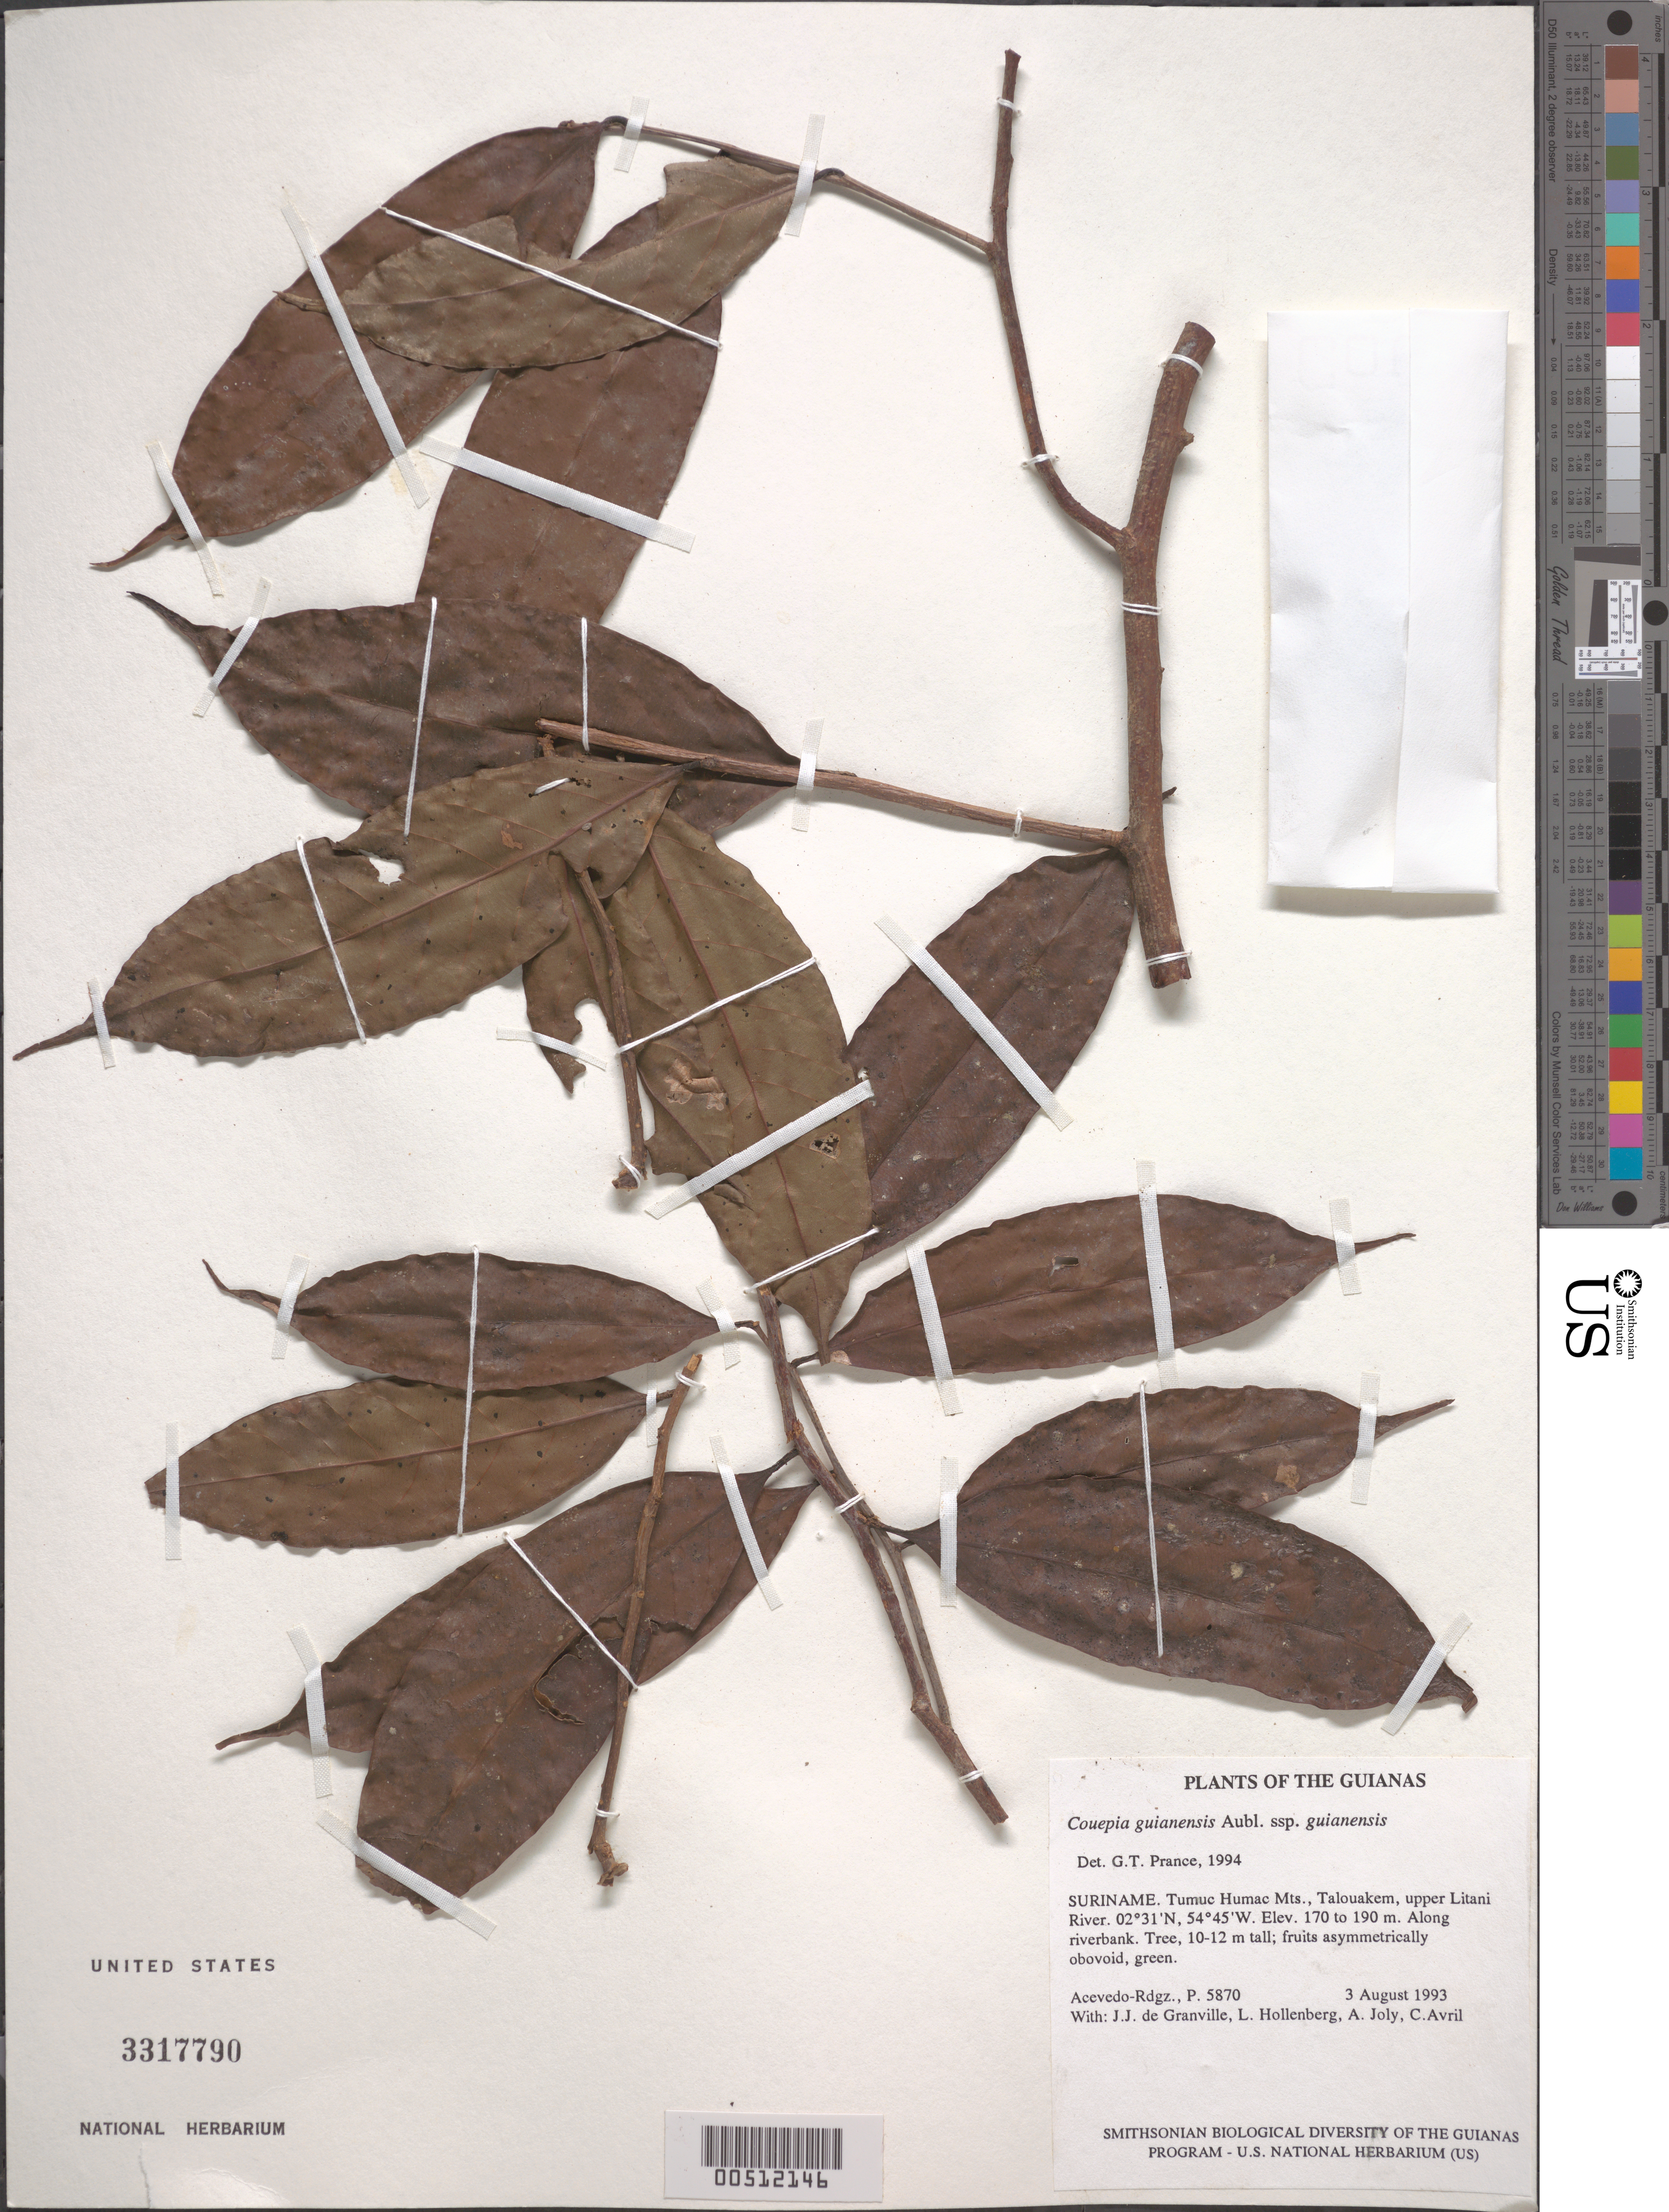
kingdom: Plantae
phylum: Tracheophyta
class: Magnoliopsida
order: Malpighiales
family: Chrysobalanaceae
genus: Couepia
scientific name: Couepia guianensis subsp. guianensis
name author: Aubl.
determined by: Prance, G. T.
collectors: P. Acevedo-Rodr., J.-J. de Granville, A. Joly, A. Boyer & L. Hollenberg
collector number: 5870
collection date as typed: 03 Aug 1993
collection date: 1993-08-03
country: Suriname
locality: Tumuc Humac Mts., Talouakem, upper Litani River.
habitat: Along riverbank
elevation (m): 170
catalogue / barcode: US 3317790